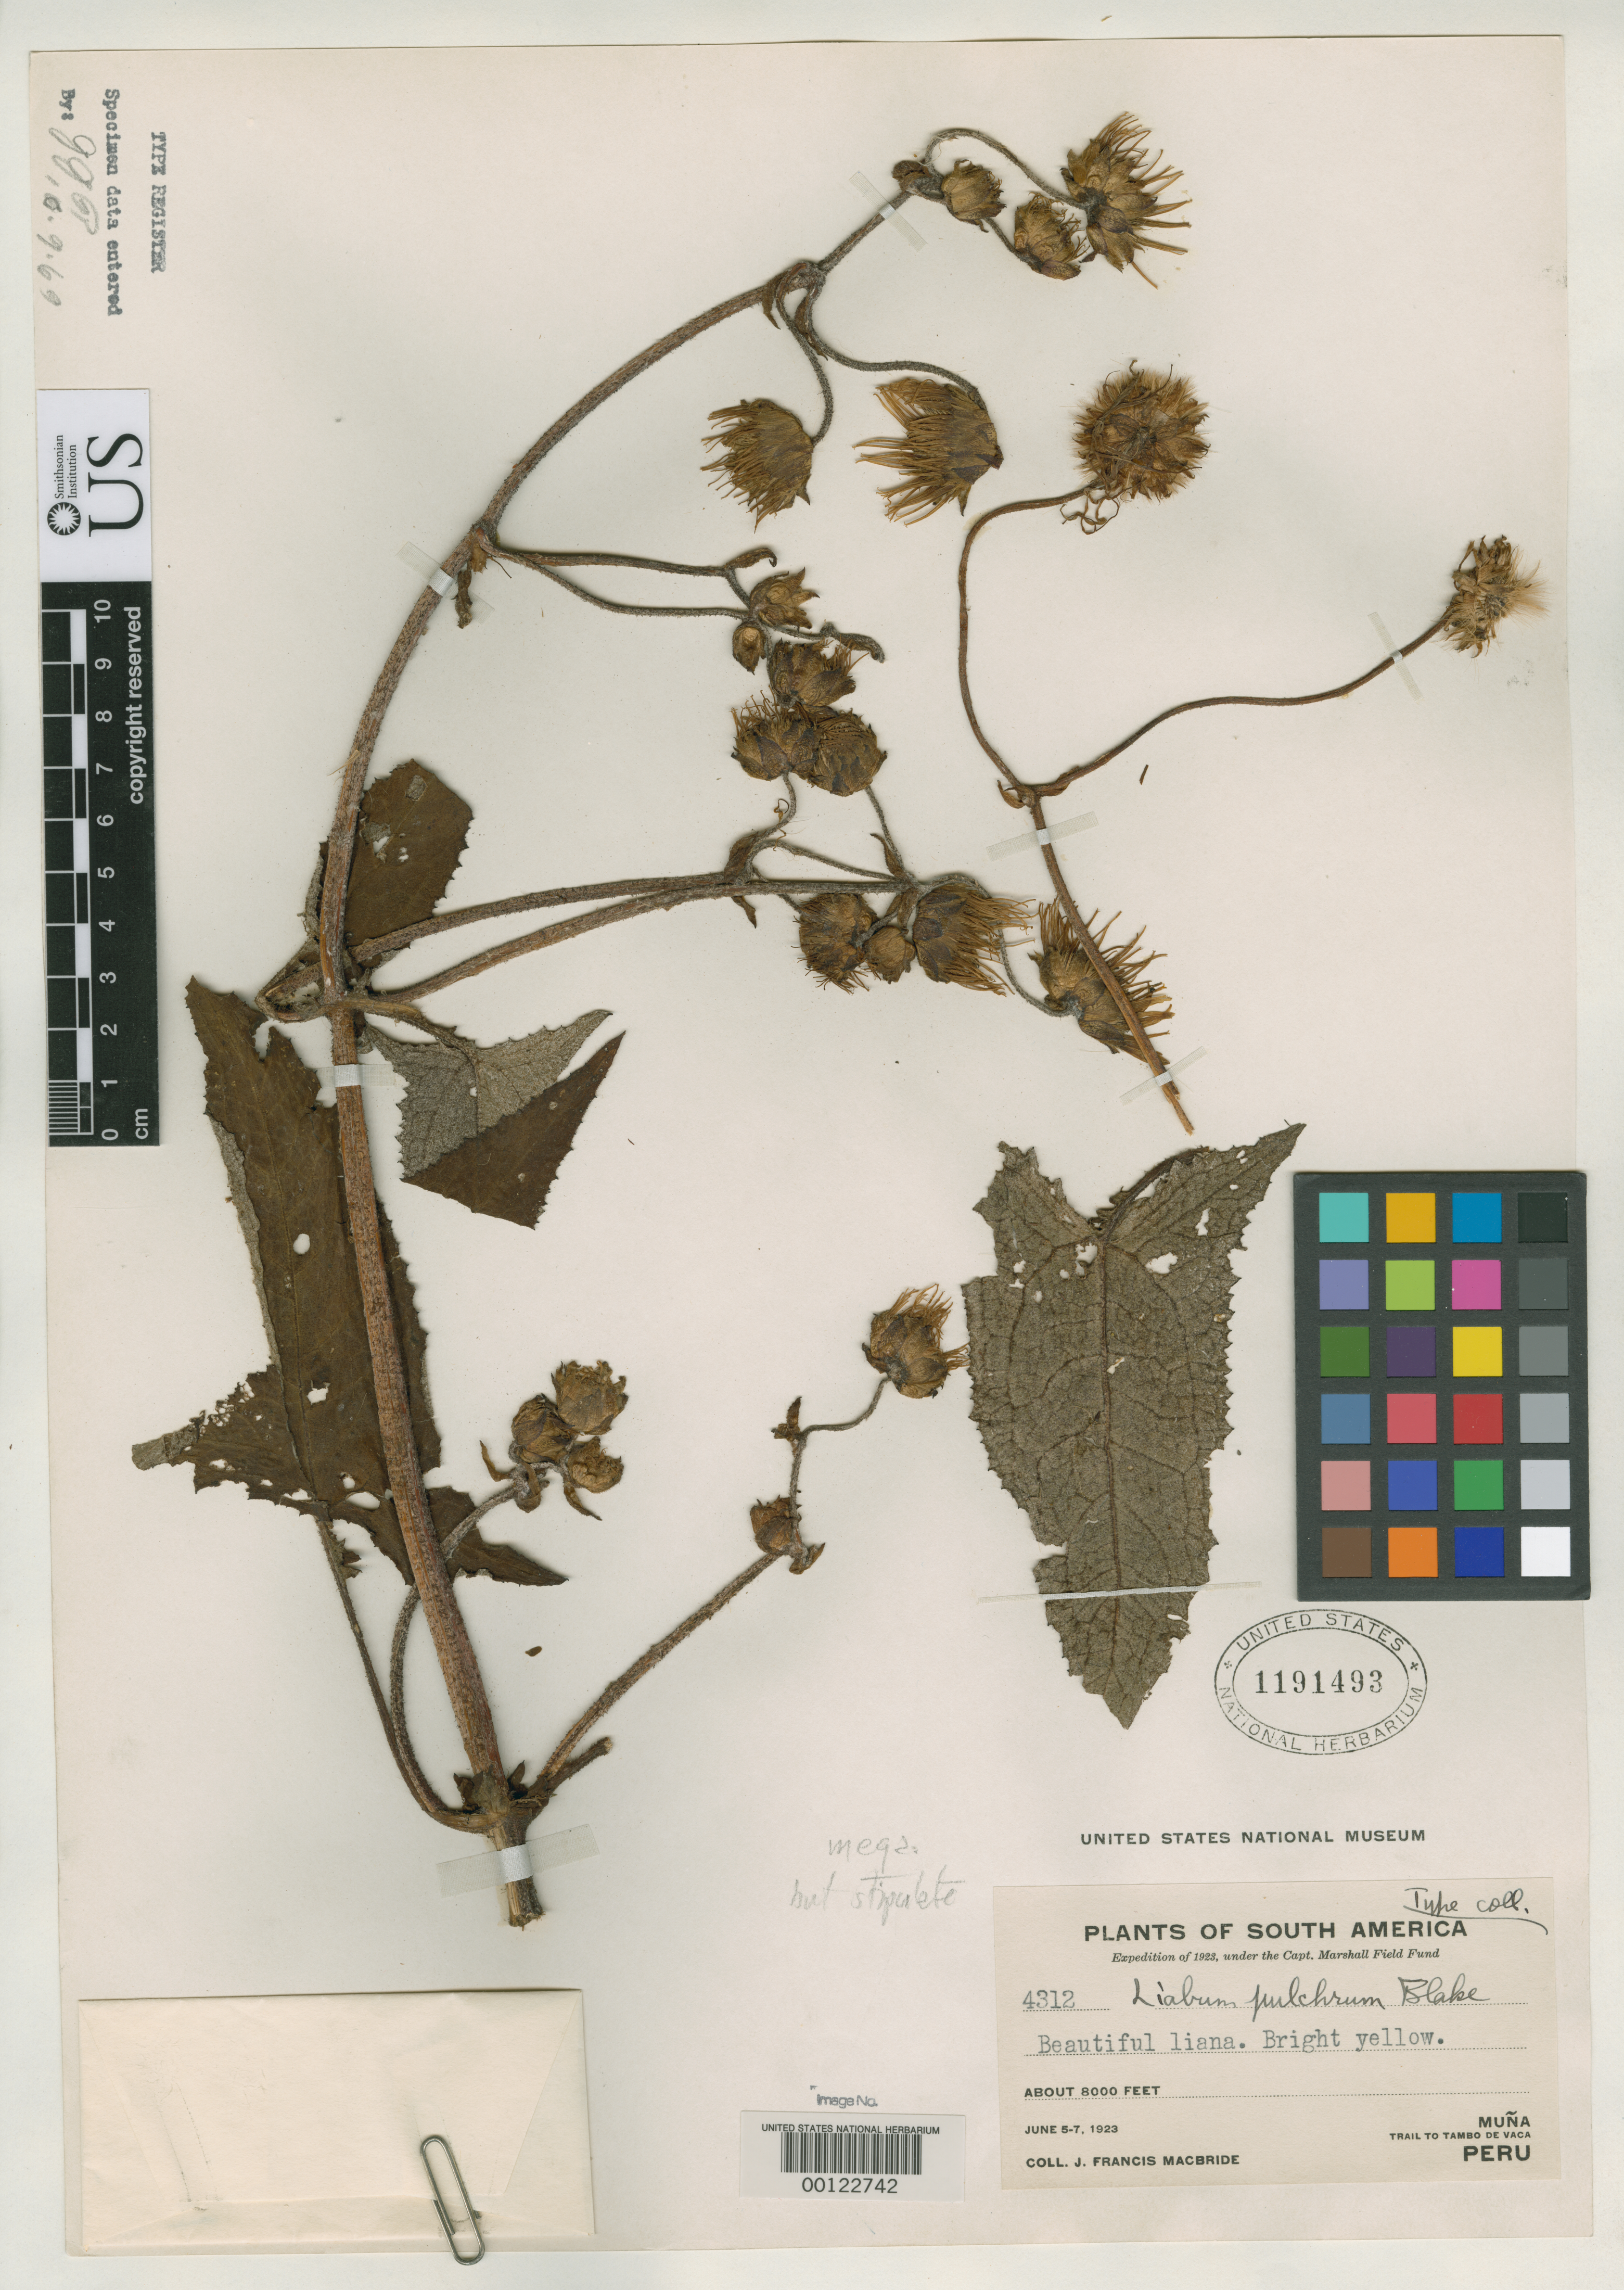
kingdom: Plantae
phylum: Tracheophyta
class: Magnoliopsida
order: Asterales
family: Asteraceae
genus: Liabum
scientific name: Liabum pulchrum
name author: S.F. Blake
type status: Isotype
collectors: J. F. Macbride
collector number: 4312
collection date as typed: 05 Jun 1923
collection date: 1923-06-05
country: Peru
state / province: Huánuco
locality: Muña, trail to Tambo de Vaca [?]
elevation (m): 2440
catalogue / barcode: US 1191493